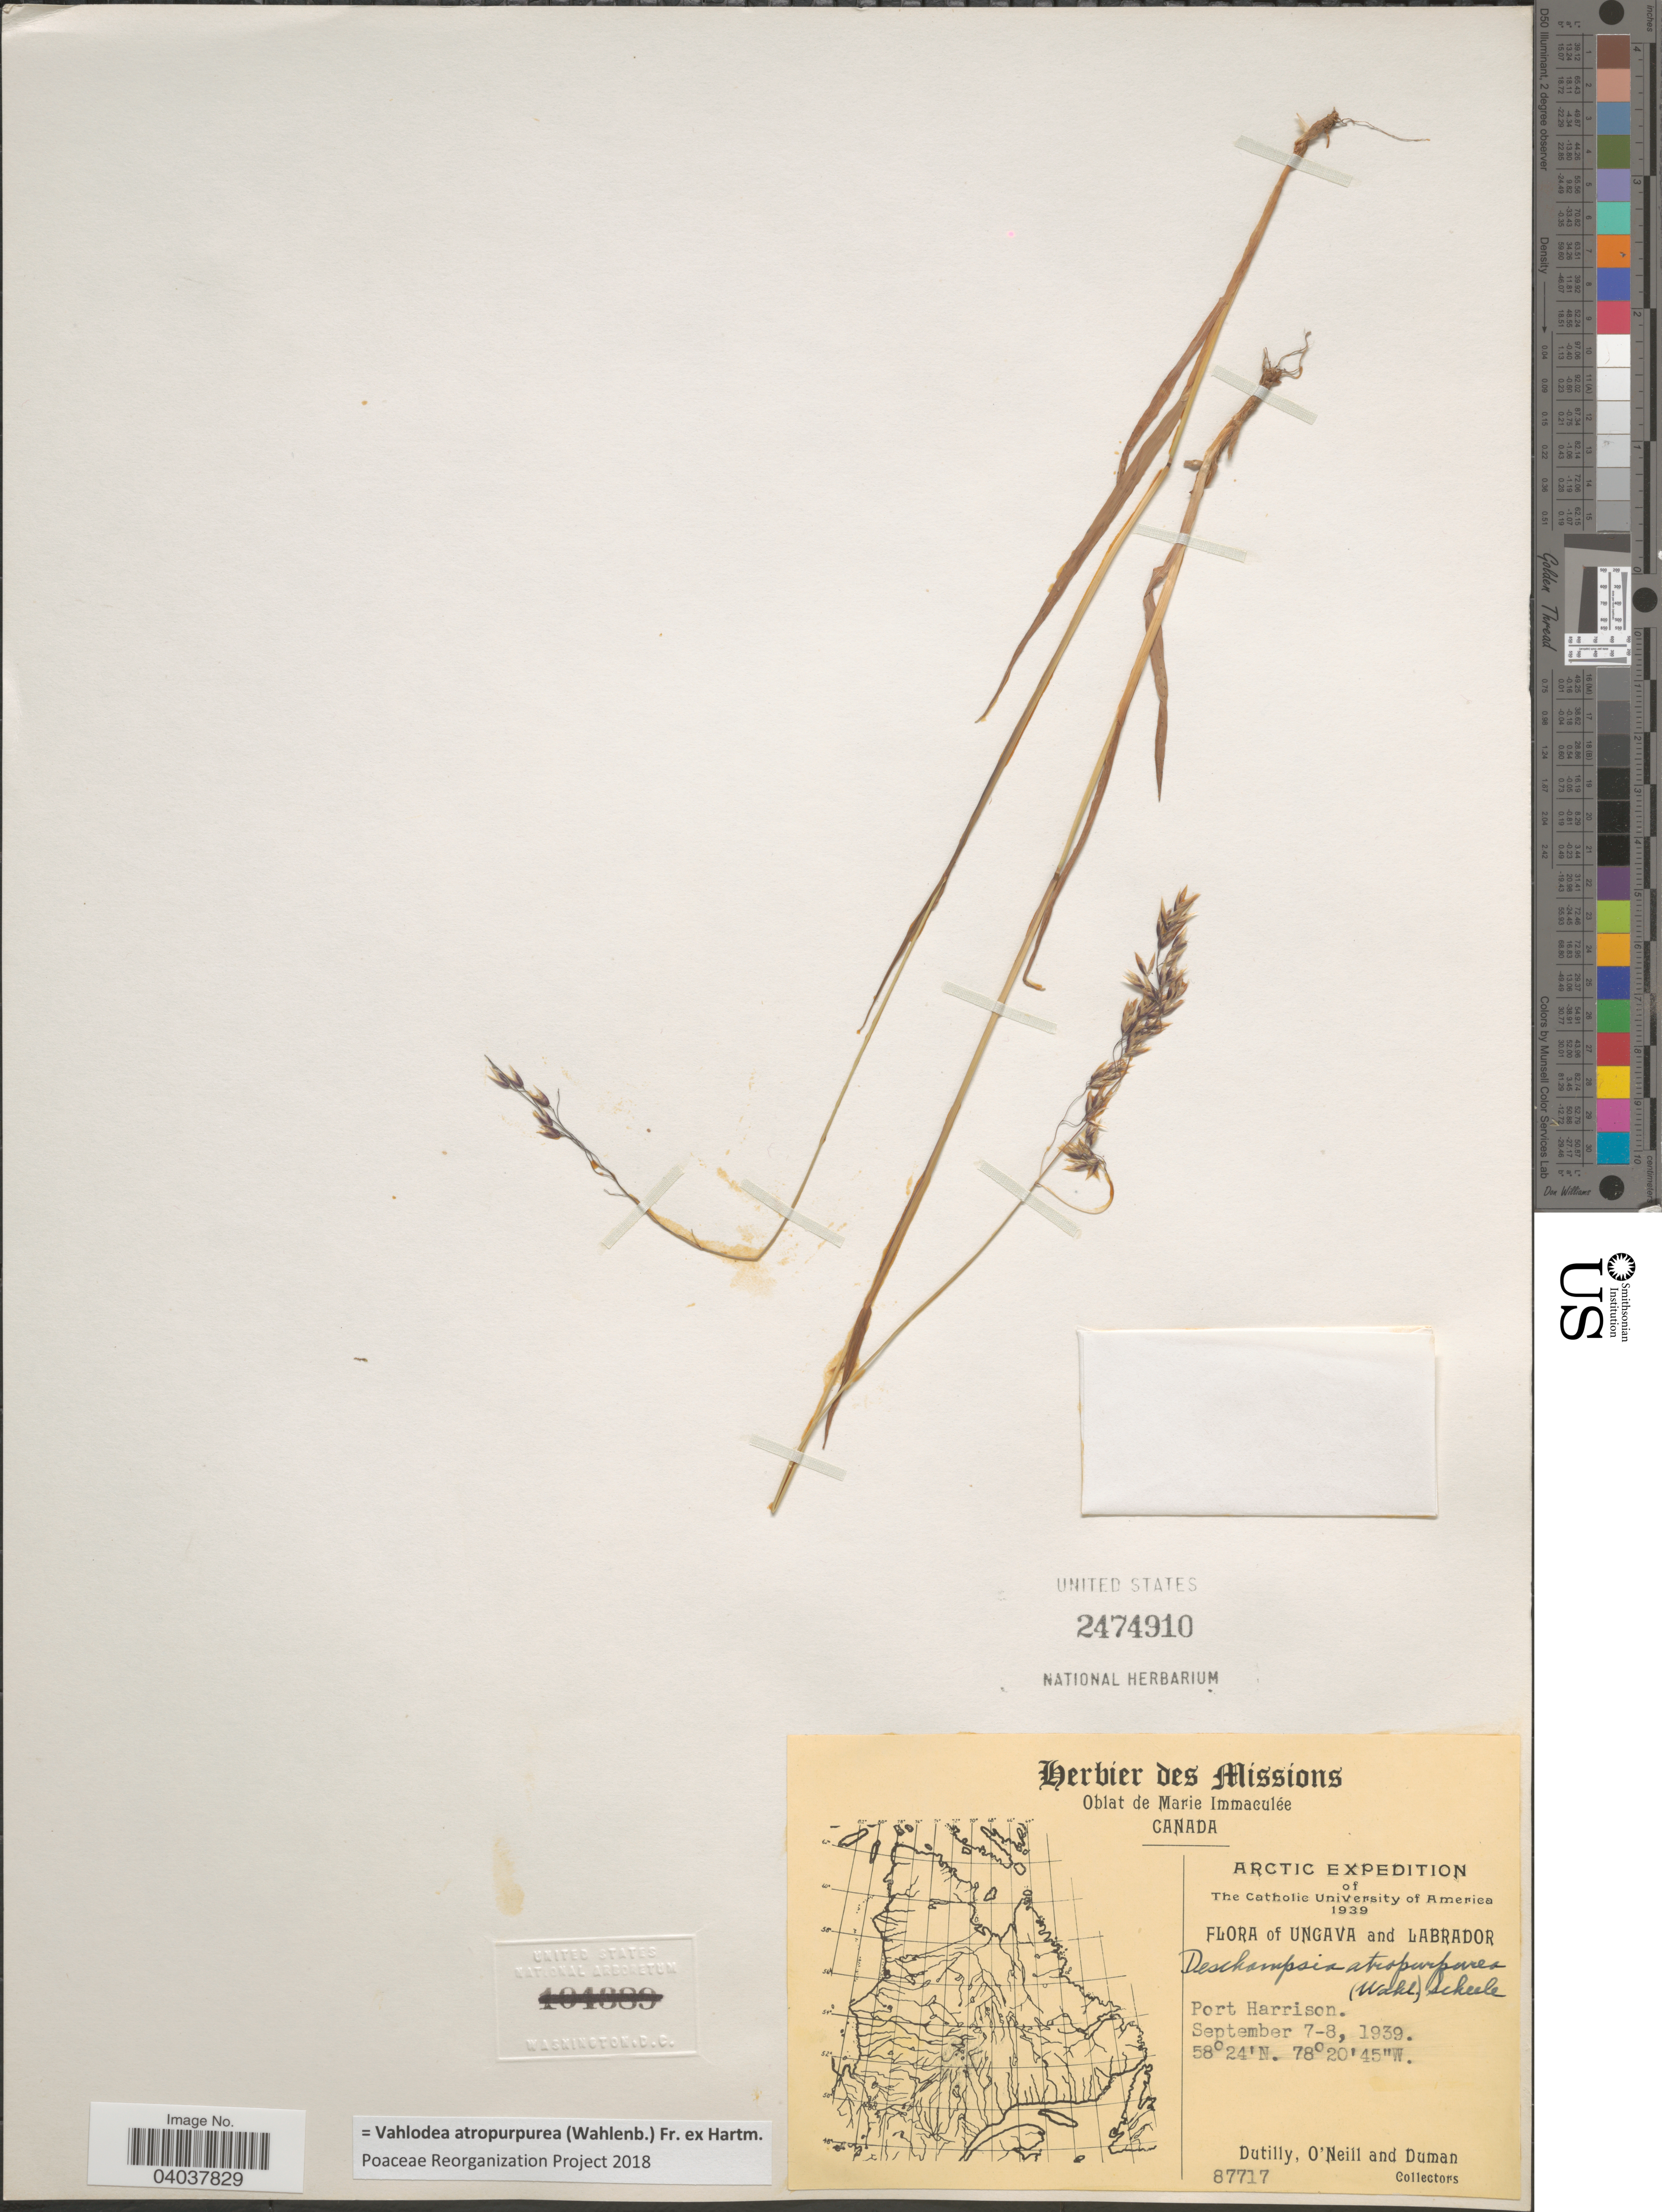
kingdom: Plantae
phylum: Tracheophyta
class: Liliopsida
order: Poales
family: Poaceae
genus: Vahlodea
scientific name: Vahlodea atropurpurea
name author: (Wahlenb.) Fr. ex Hartm.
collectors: -. Dutilly, -. O'Neill & -. Duman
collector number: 87717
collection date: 1939-09-07/1939-09-08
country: Canada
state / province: Newfoundland and Labrador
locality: Ungava and Labrador. Port Harrison.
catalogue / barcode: US 2474910